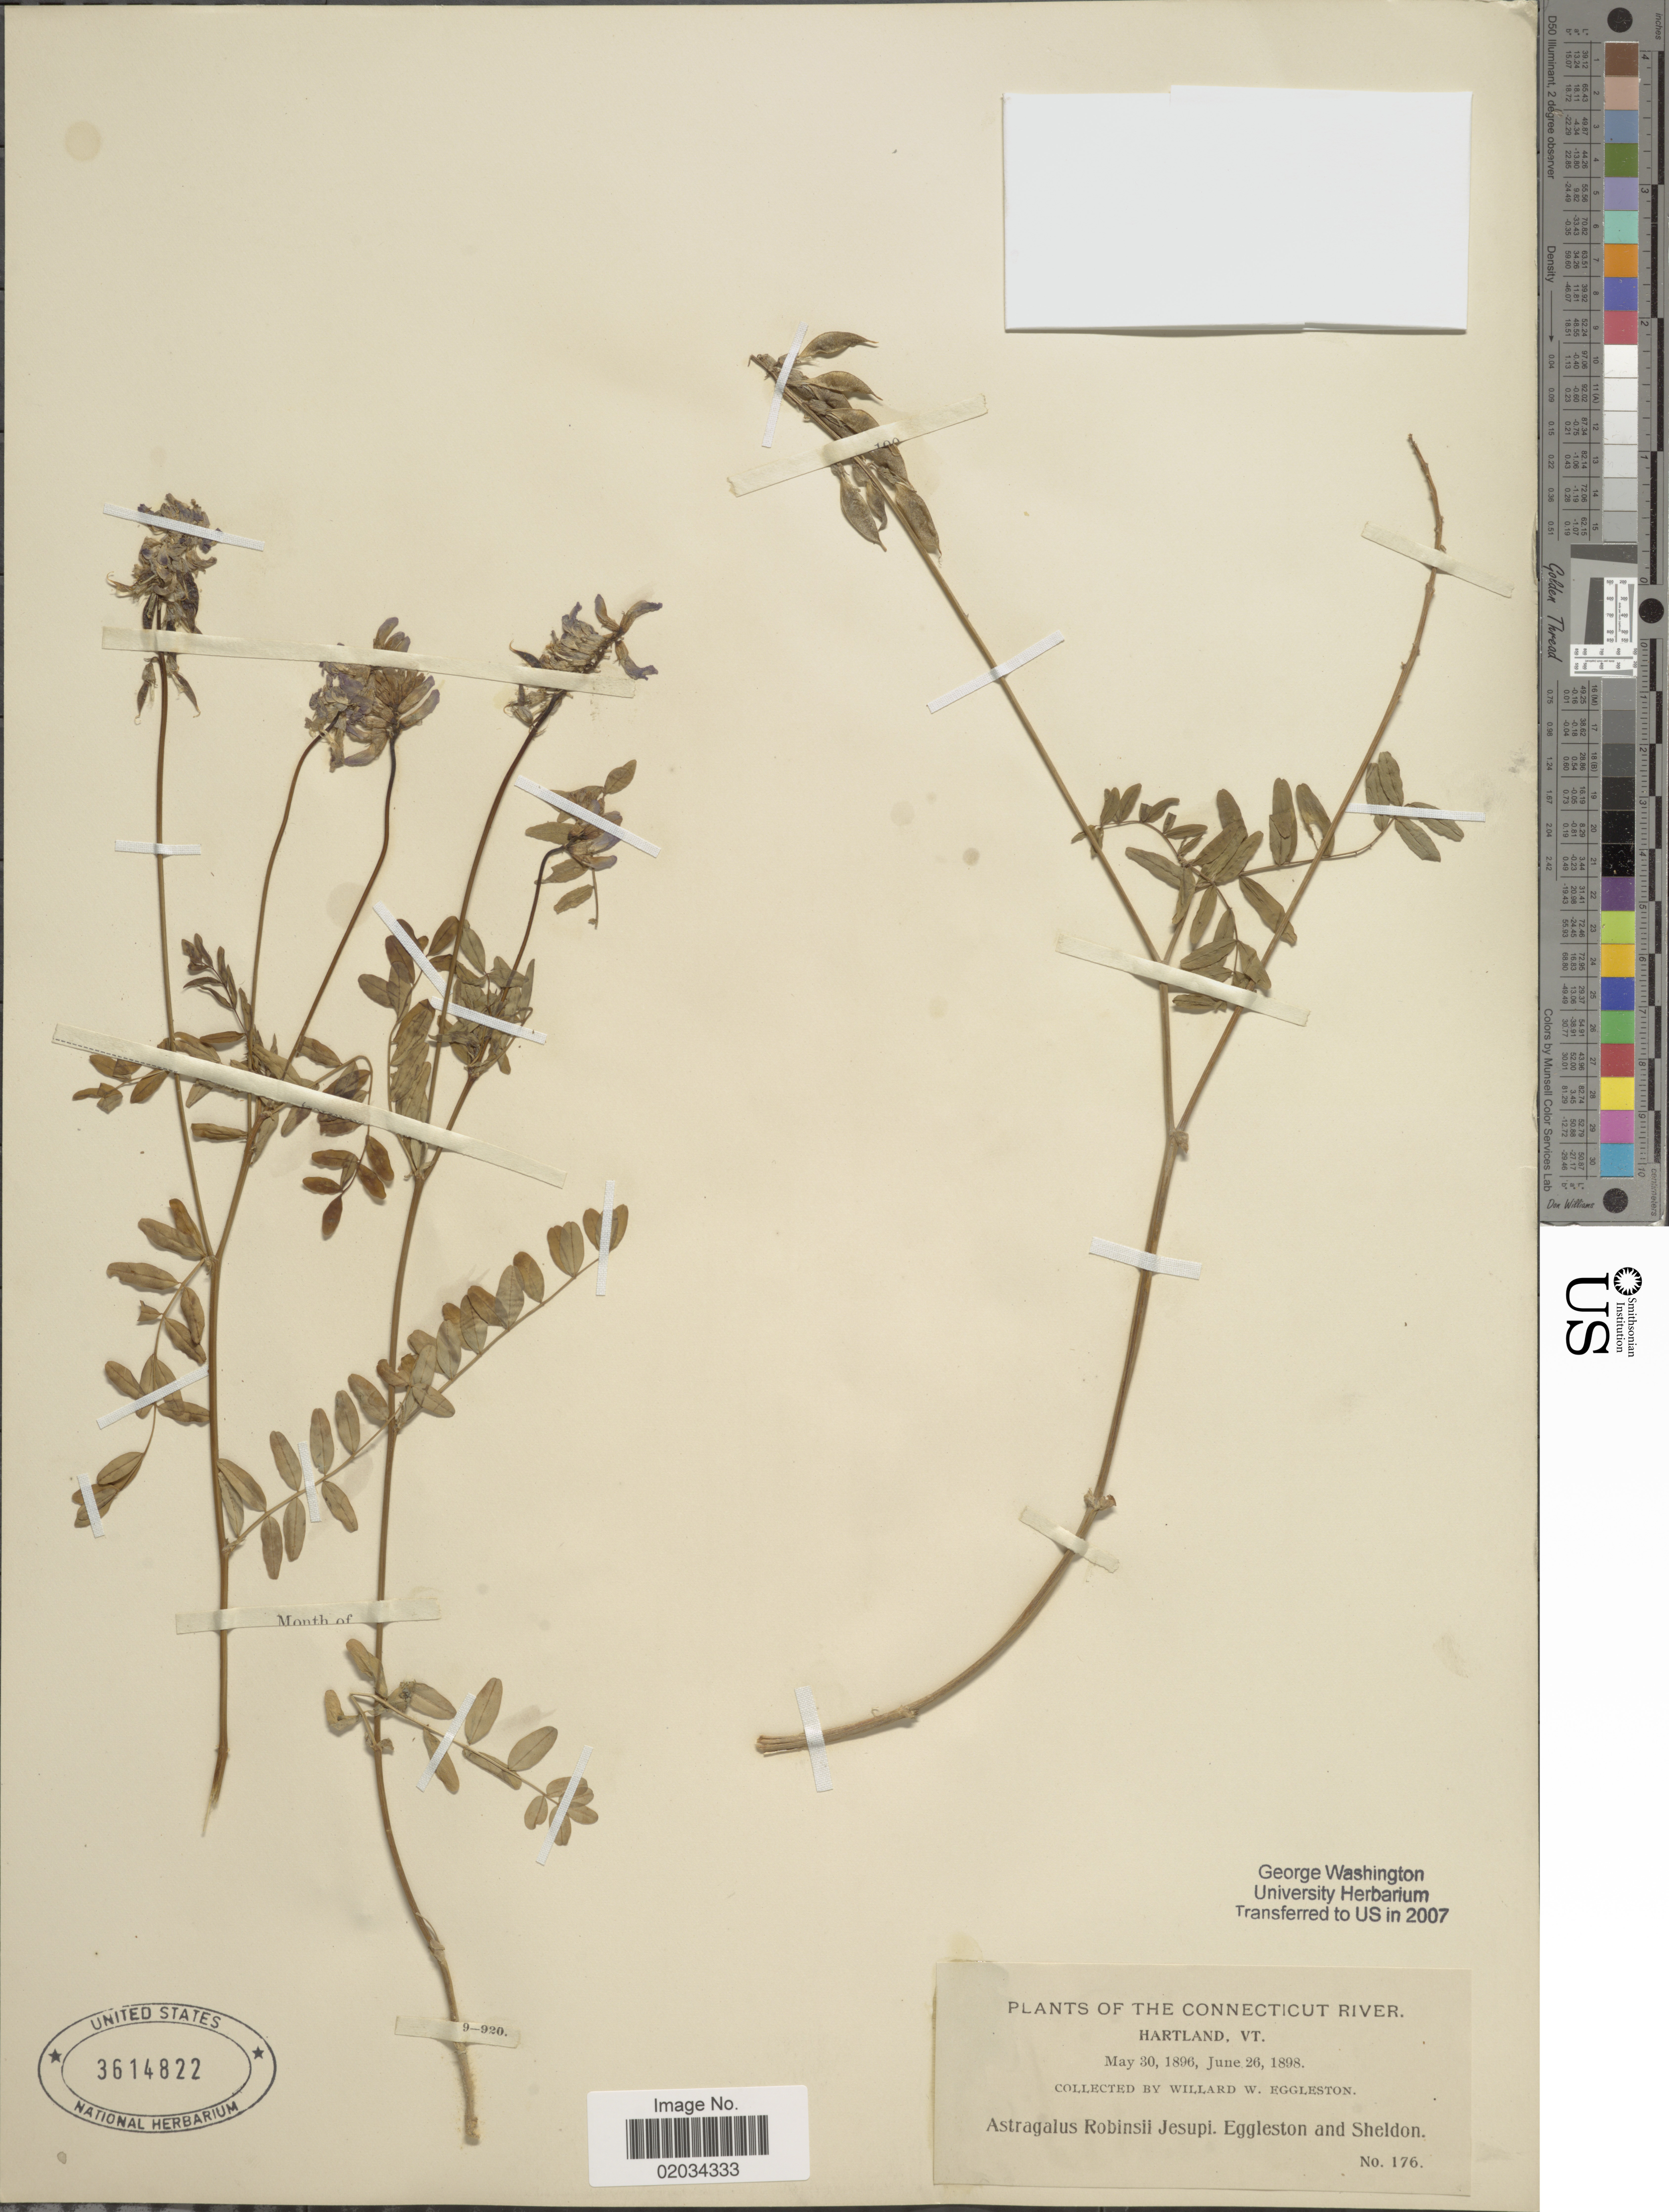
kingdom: Plantae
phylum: Tracheophyta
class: Magnoliopsida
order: Fabales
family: Fabaceae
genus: Astragalus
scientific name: Astragalus robbinsii var. jesupii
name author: Eggl. & E. Sheld.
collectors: W. W. Eggleston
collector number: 176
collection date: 1896-05-30/1898-06-26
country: United States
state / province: Vermont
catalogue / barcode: US 3614822